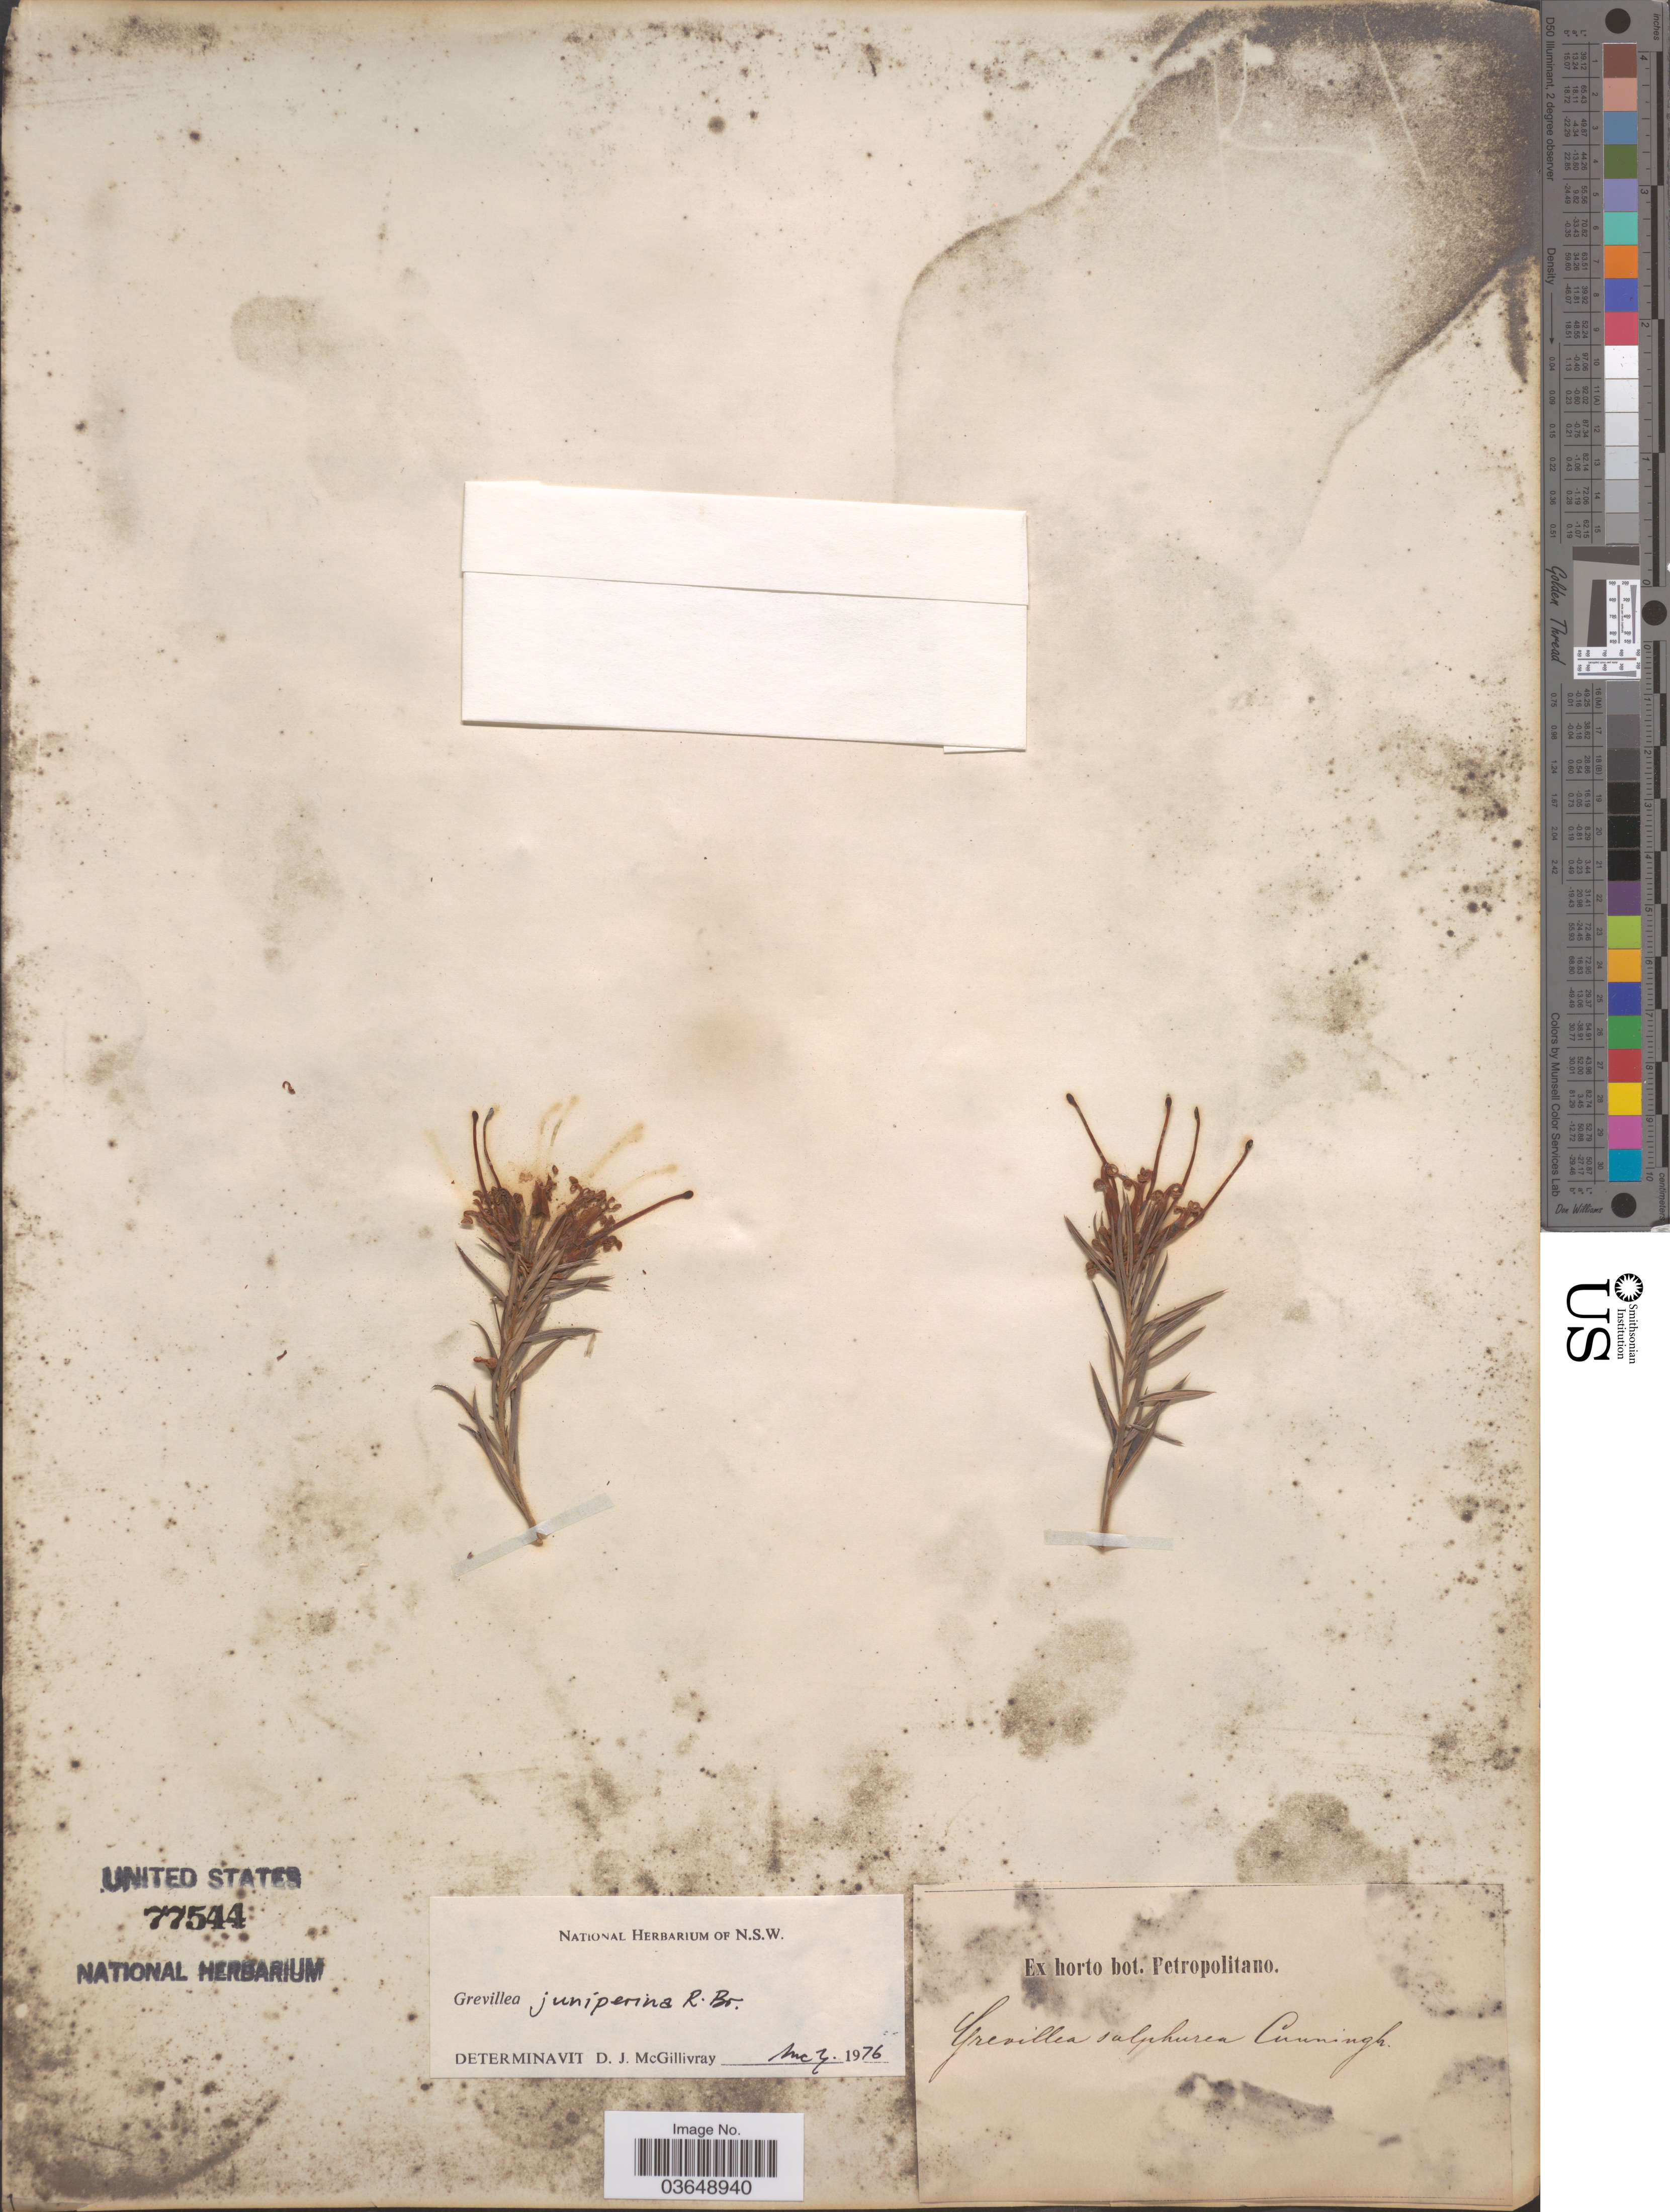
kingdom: Plantae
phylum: Tracheophyta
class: Magnoliopsida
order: Proteales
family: Proteaceae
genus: Grevillea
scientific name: Grevillea juniperina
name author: R. Br.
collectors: ex Horto Bot. Petropolitano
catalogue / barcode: US 77544